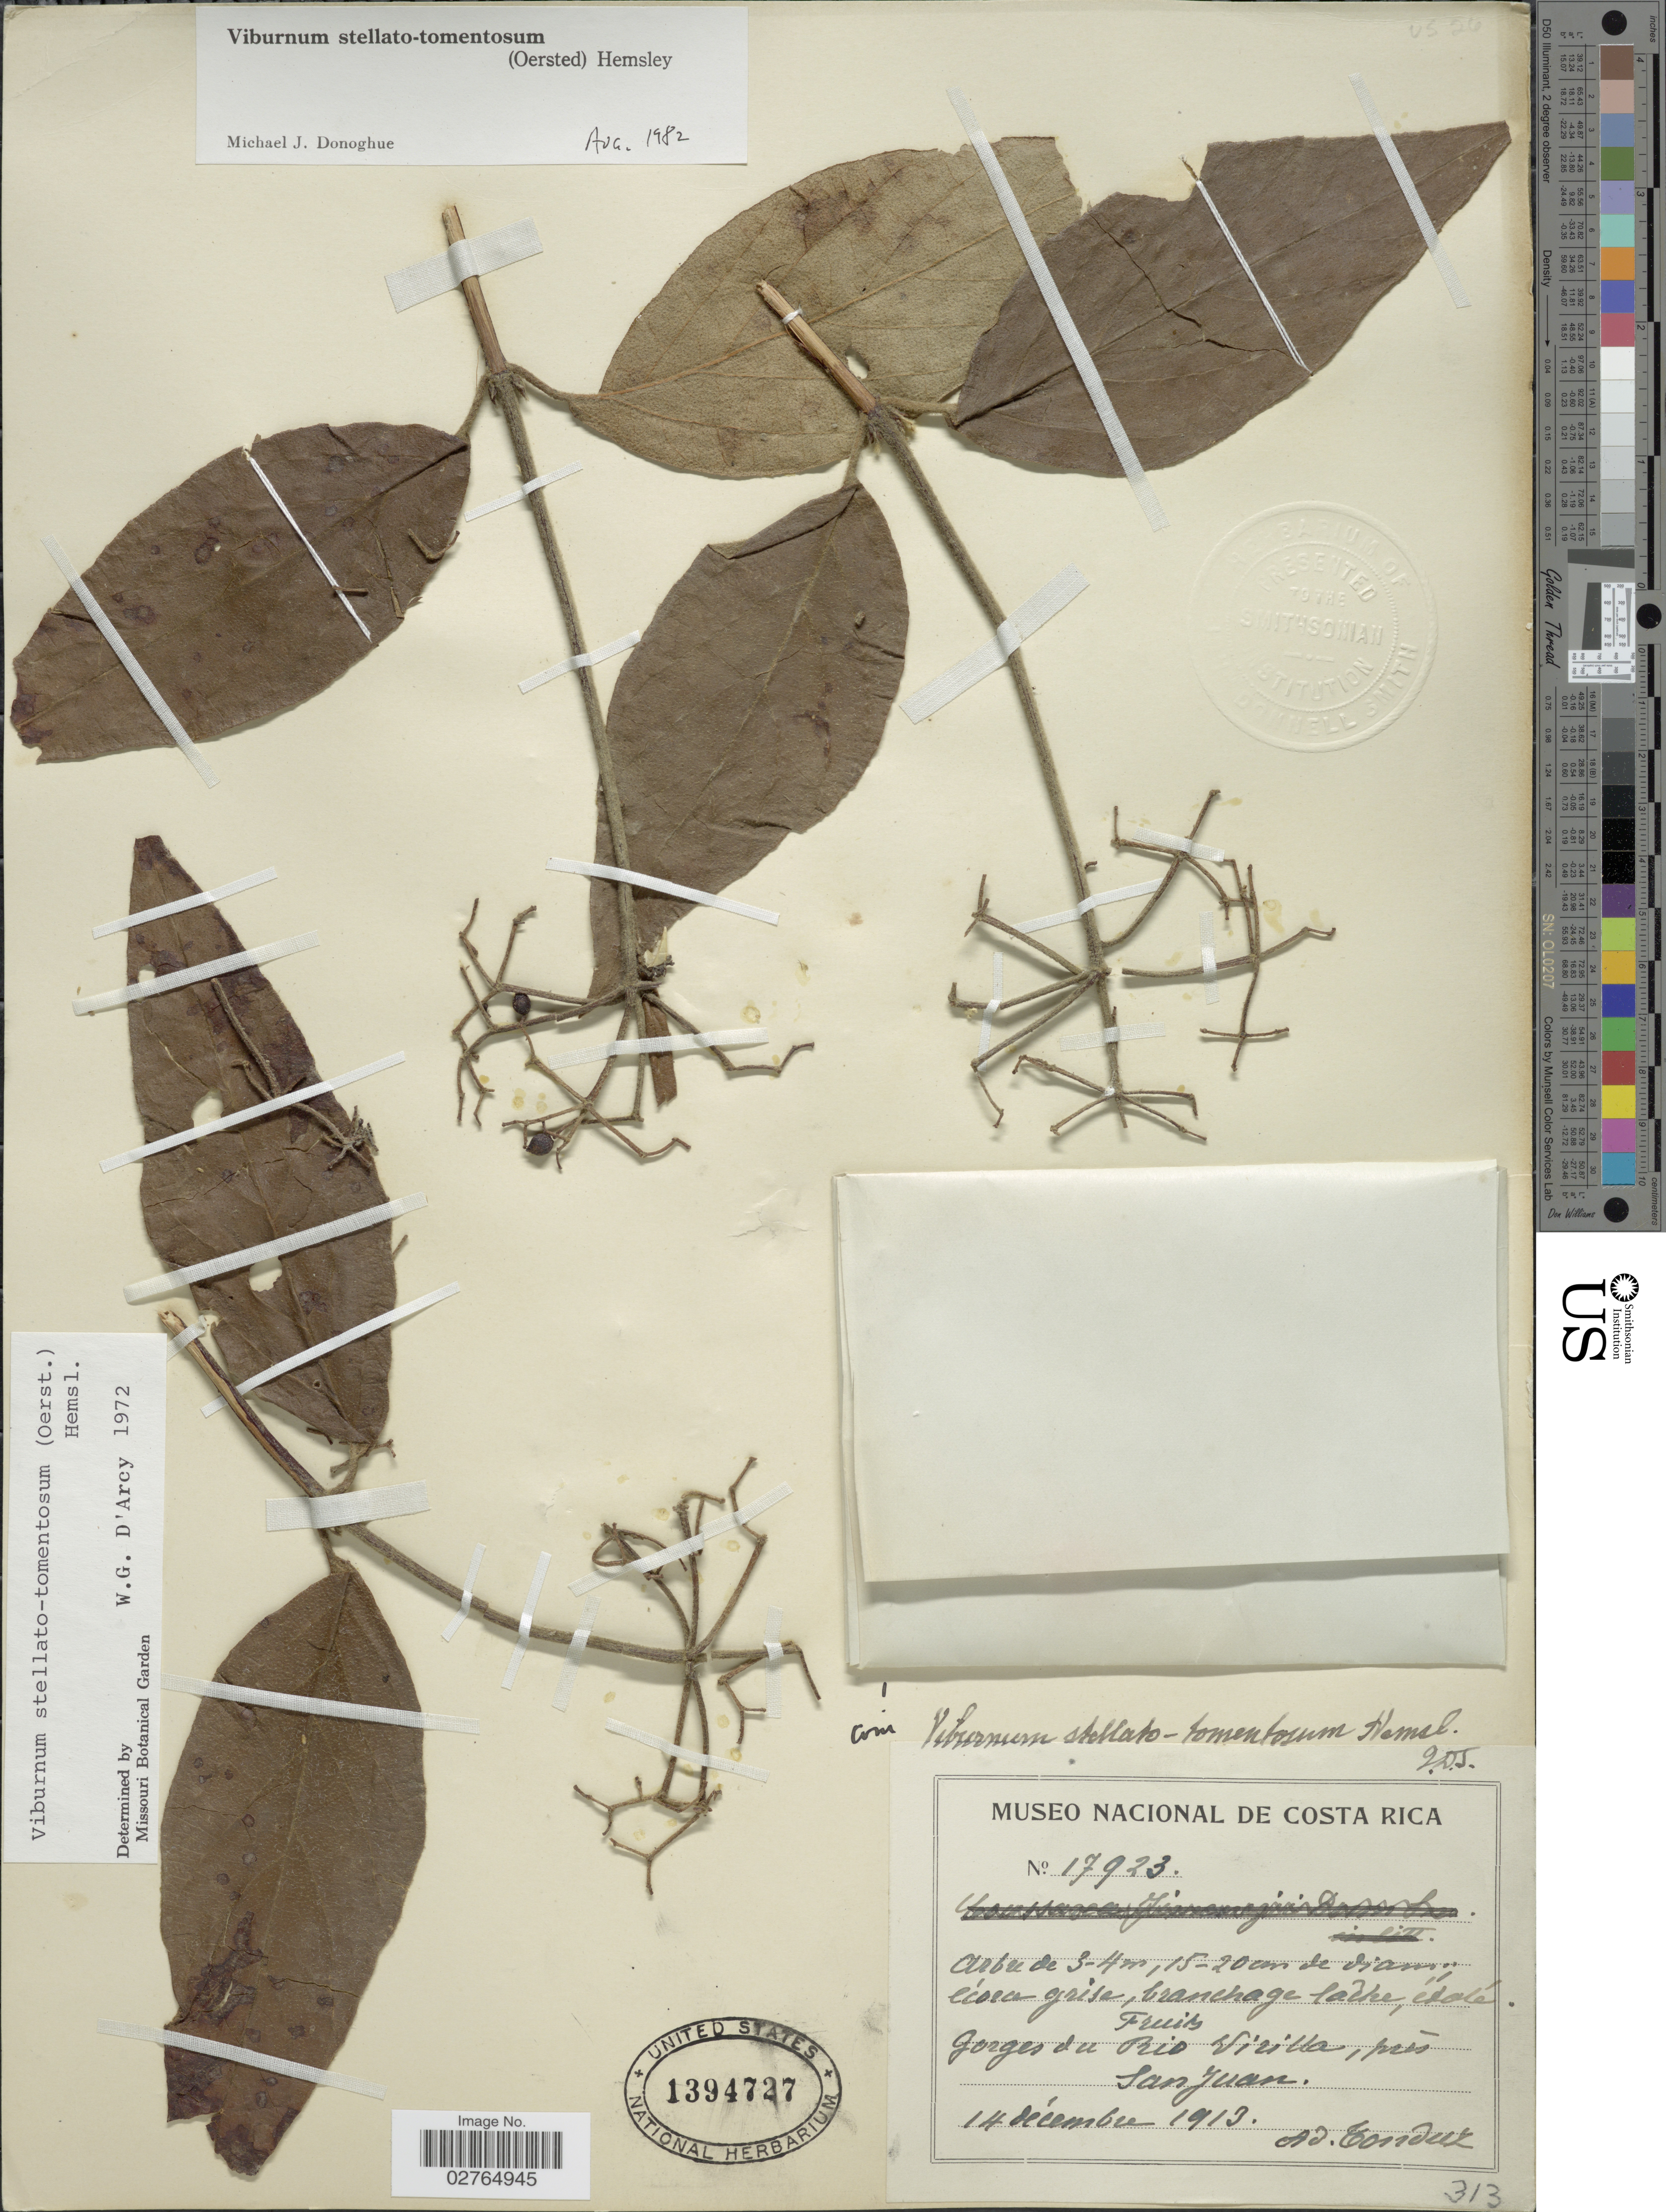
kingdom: Plantae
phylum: Tracheophyta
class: Magnoliopsida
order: Dipsacales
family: Viburnaceae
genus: Viburnum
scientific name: Viburnum stellatotomentosum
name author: (Oerst.) Hemsl.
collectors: A. Tonduz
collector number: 17923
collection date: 1913-12-14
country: Costa Rica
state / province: San José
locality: Gorges du Rio Virilla, prés San Juan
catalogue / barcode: US 1394727